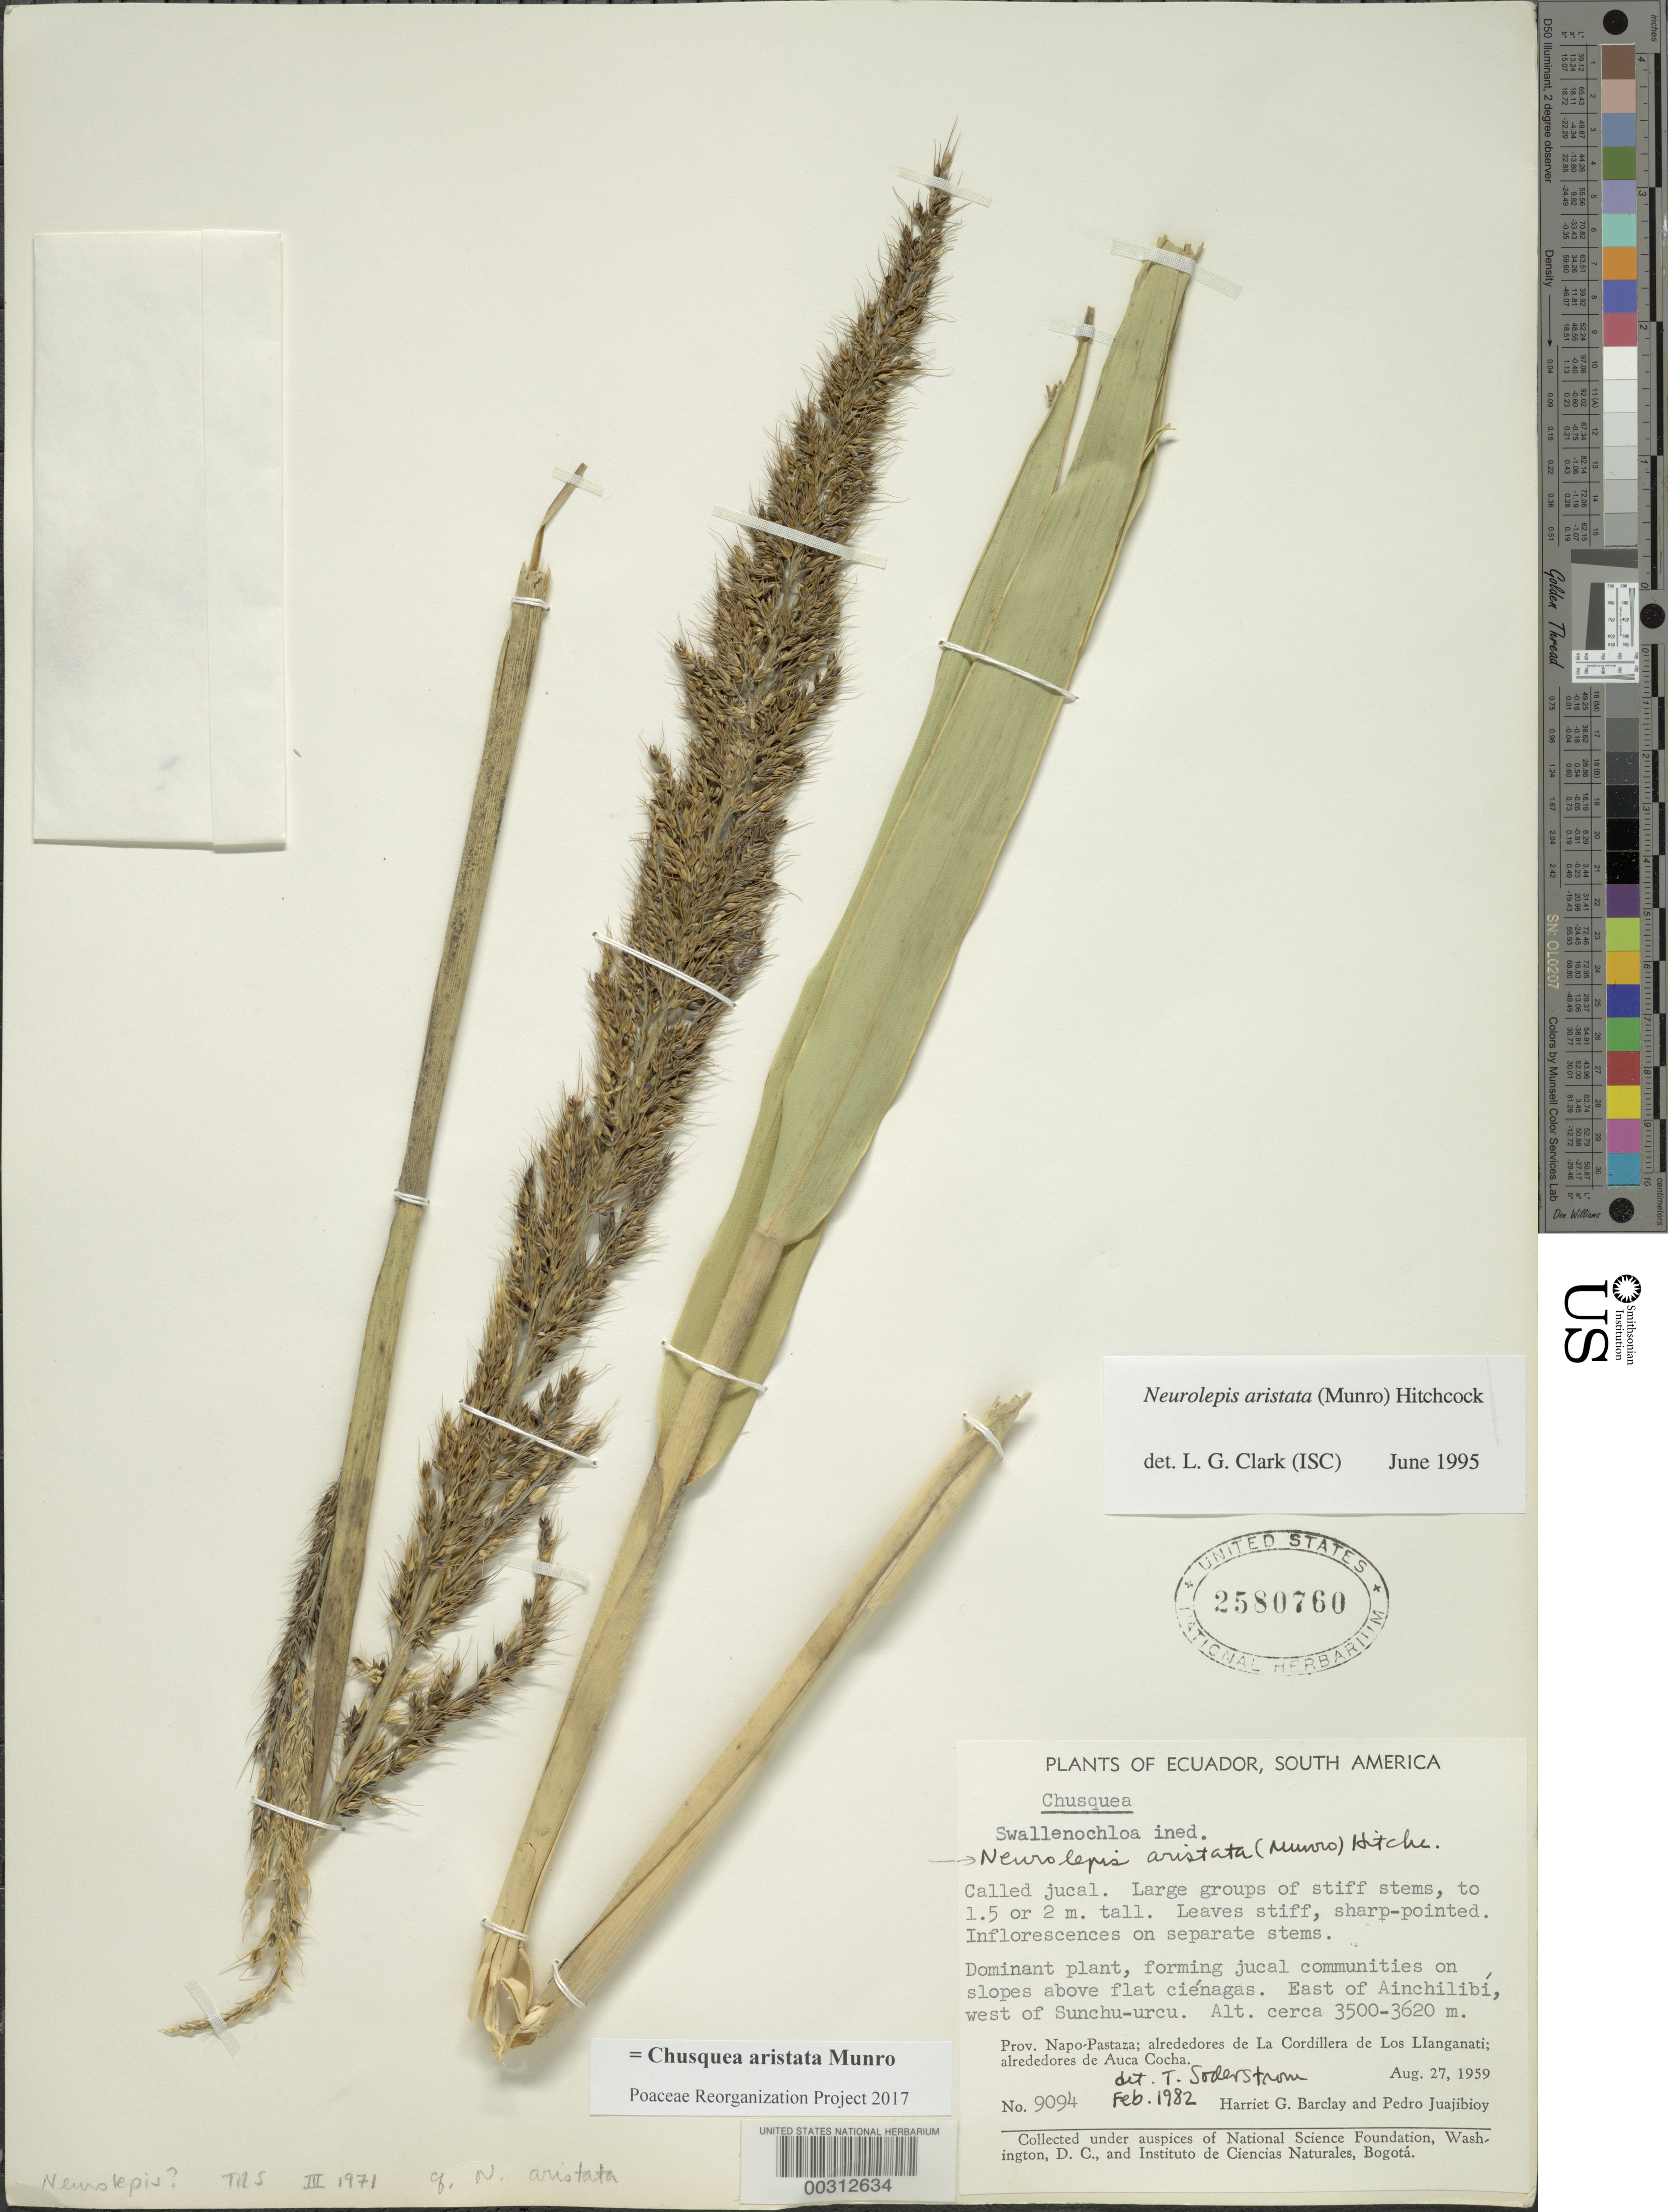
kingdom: Plantae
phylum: Tracheophyta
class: Liliopsida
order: Poales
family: Poaceae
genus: Chusquea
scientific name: Chusquea aristata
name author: Munro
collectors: H. G. Barclay & P. Juajibioy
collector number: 9094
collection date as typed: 27 Aug 1959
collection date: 1959-08-27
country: Ecuador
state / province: Napo / Pastaza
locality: La Cordillera, los llanganati, Auca Cocha, Prov. of Napo-pastaza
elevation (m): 3500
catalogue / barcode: US 2580760